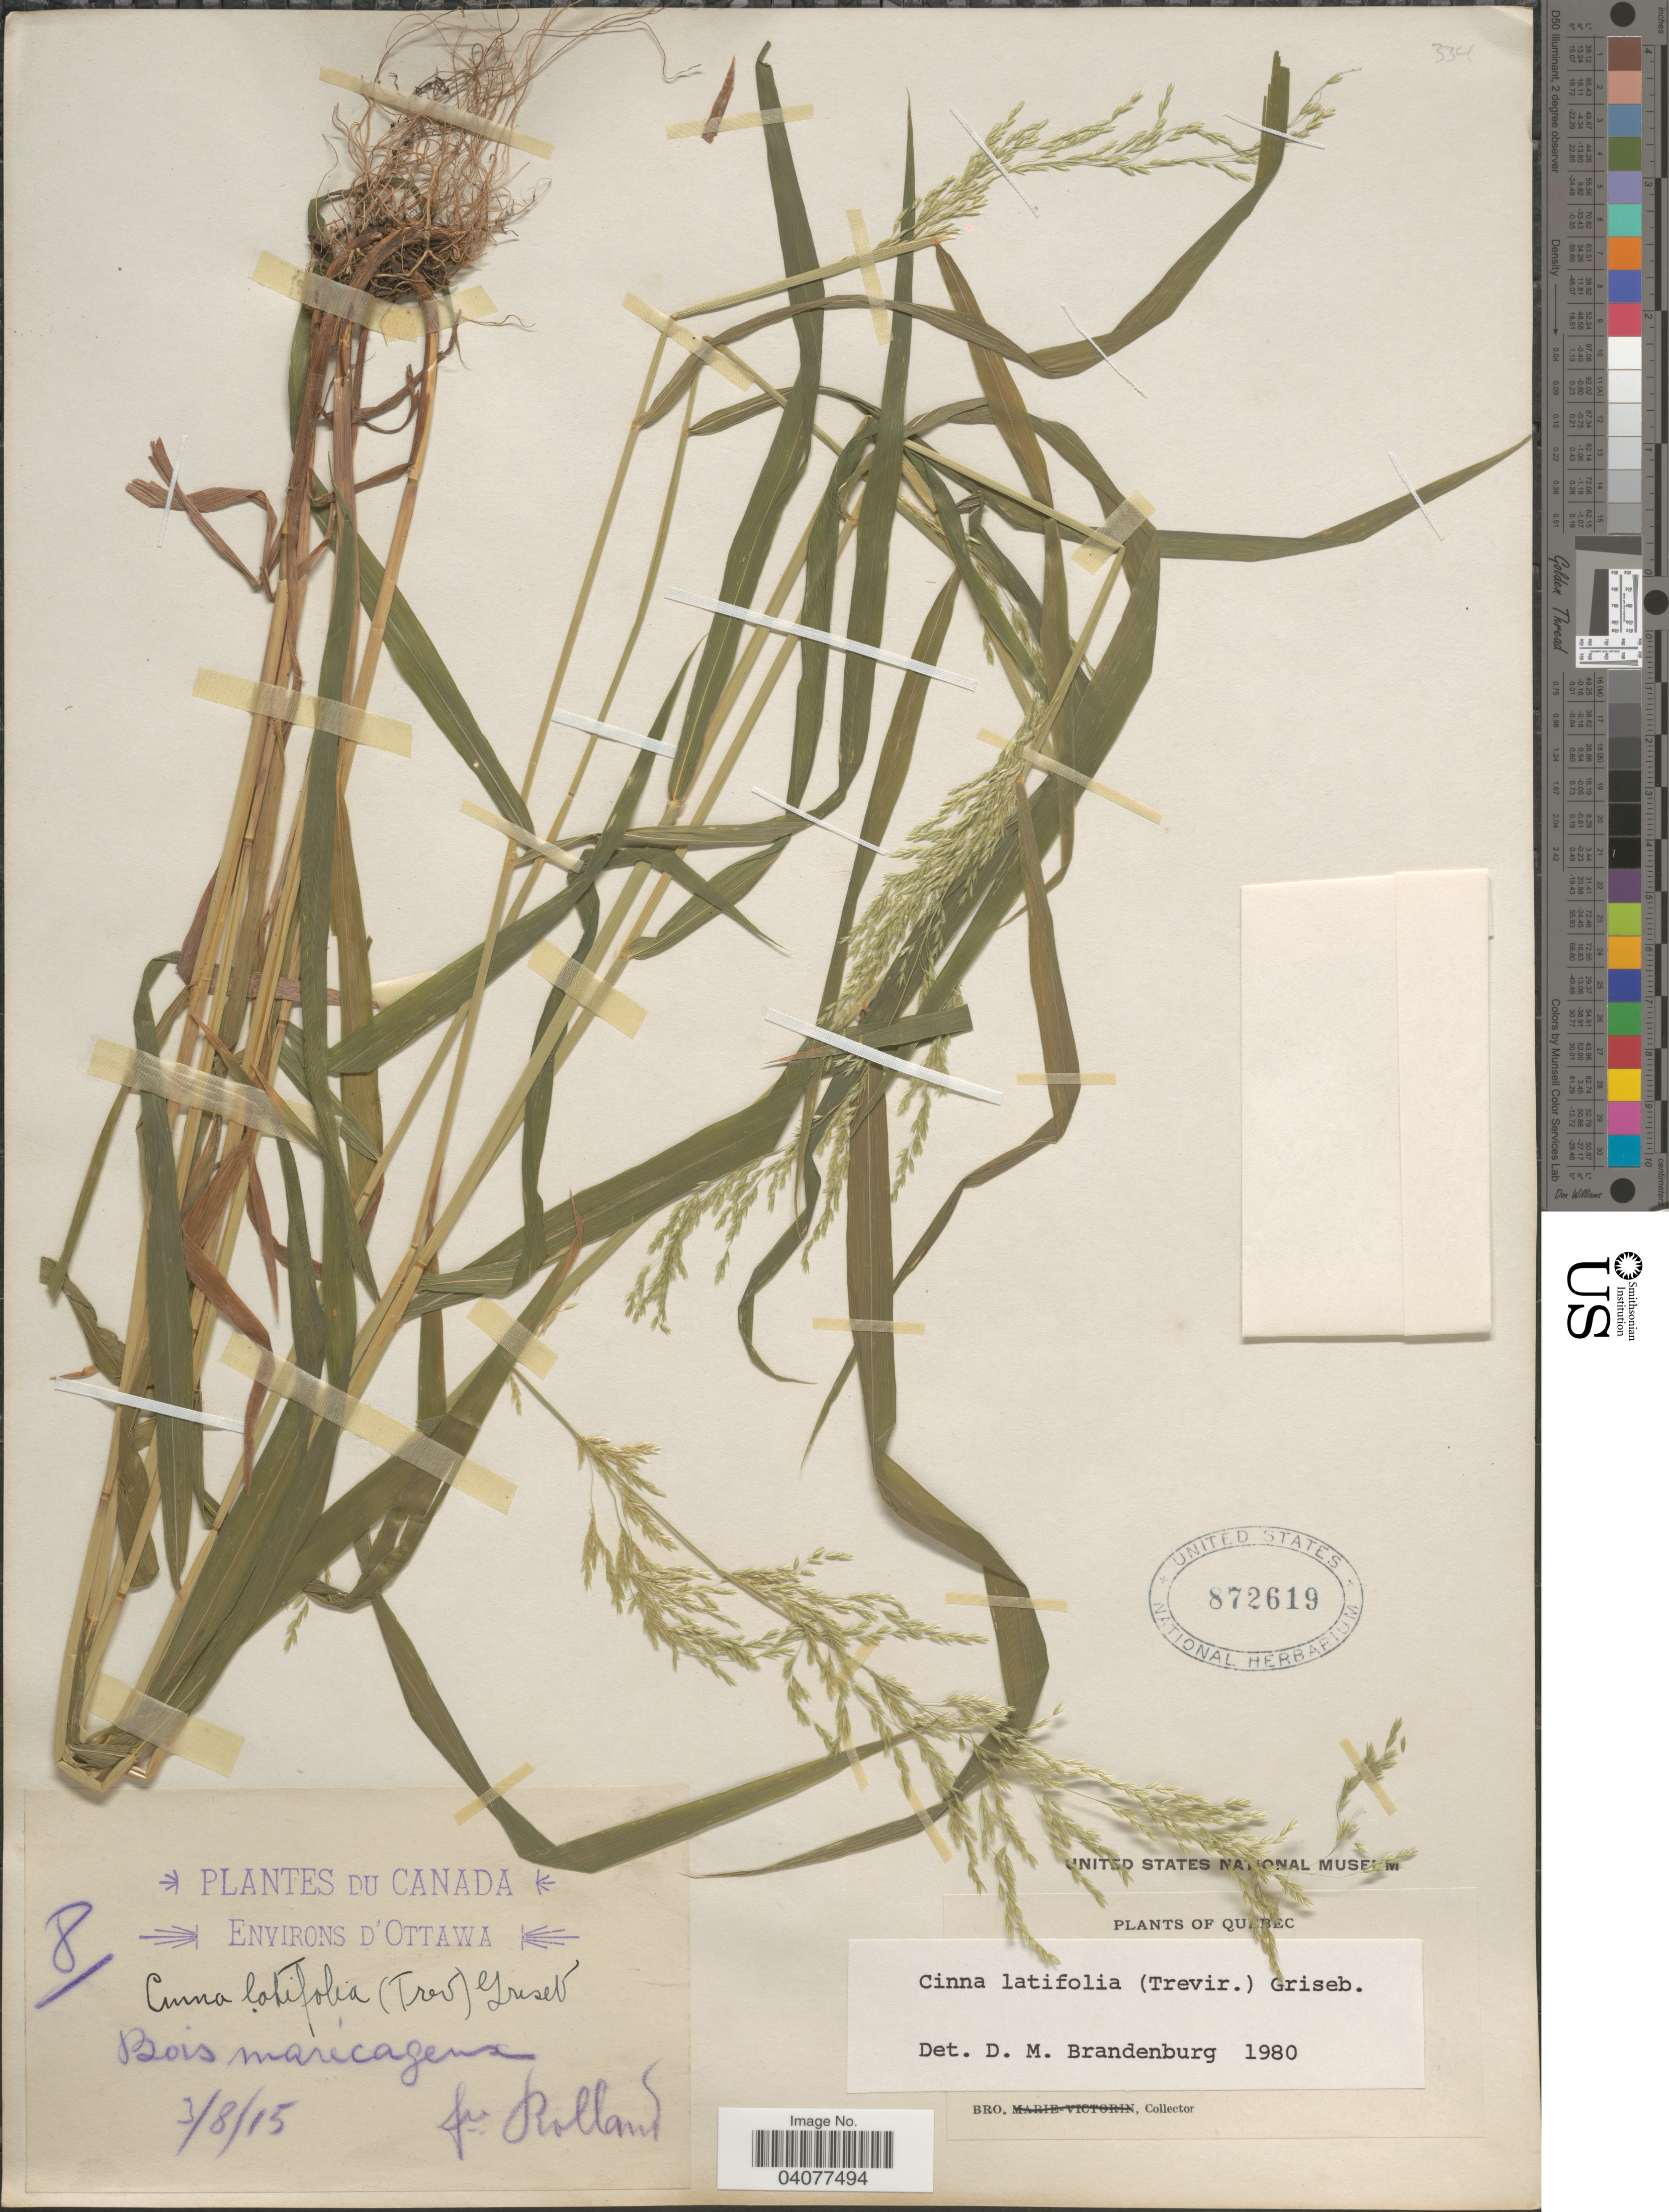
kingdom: Plantae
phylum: Tracheophyta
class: Liliopsida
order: Poales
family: Poaceae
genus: Cinna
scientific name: Cinna latifolia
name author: (Trevir. ex Goeppert) Griseb.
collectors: B. Rolland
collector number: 8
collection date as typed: Transcribed d/m/y: 3/8/15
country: Canada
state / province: Ontario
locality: Environs d'Ottawa. Bois marécageux.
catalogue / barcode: US 872619